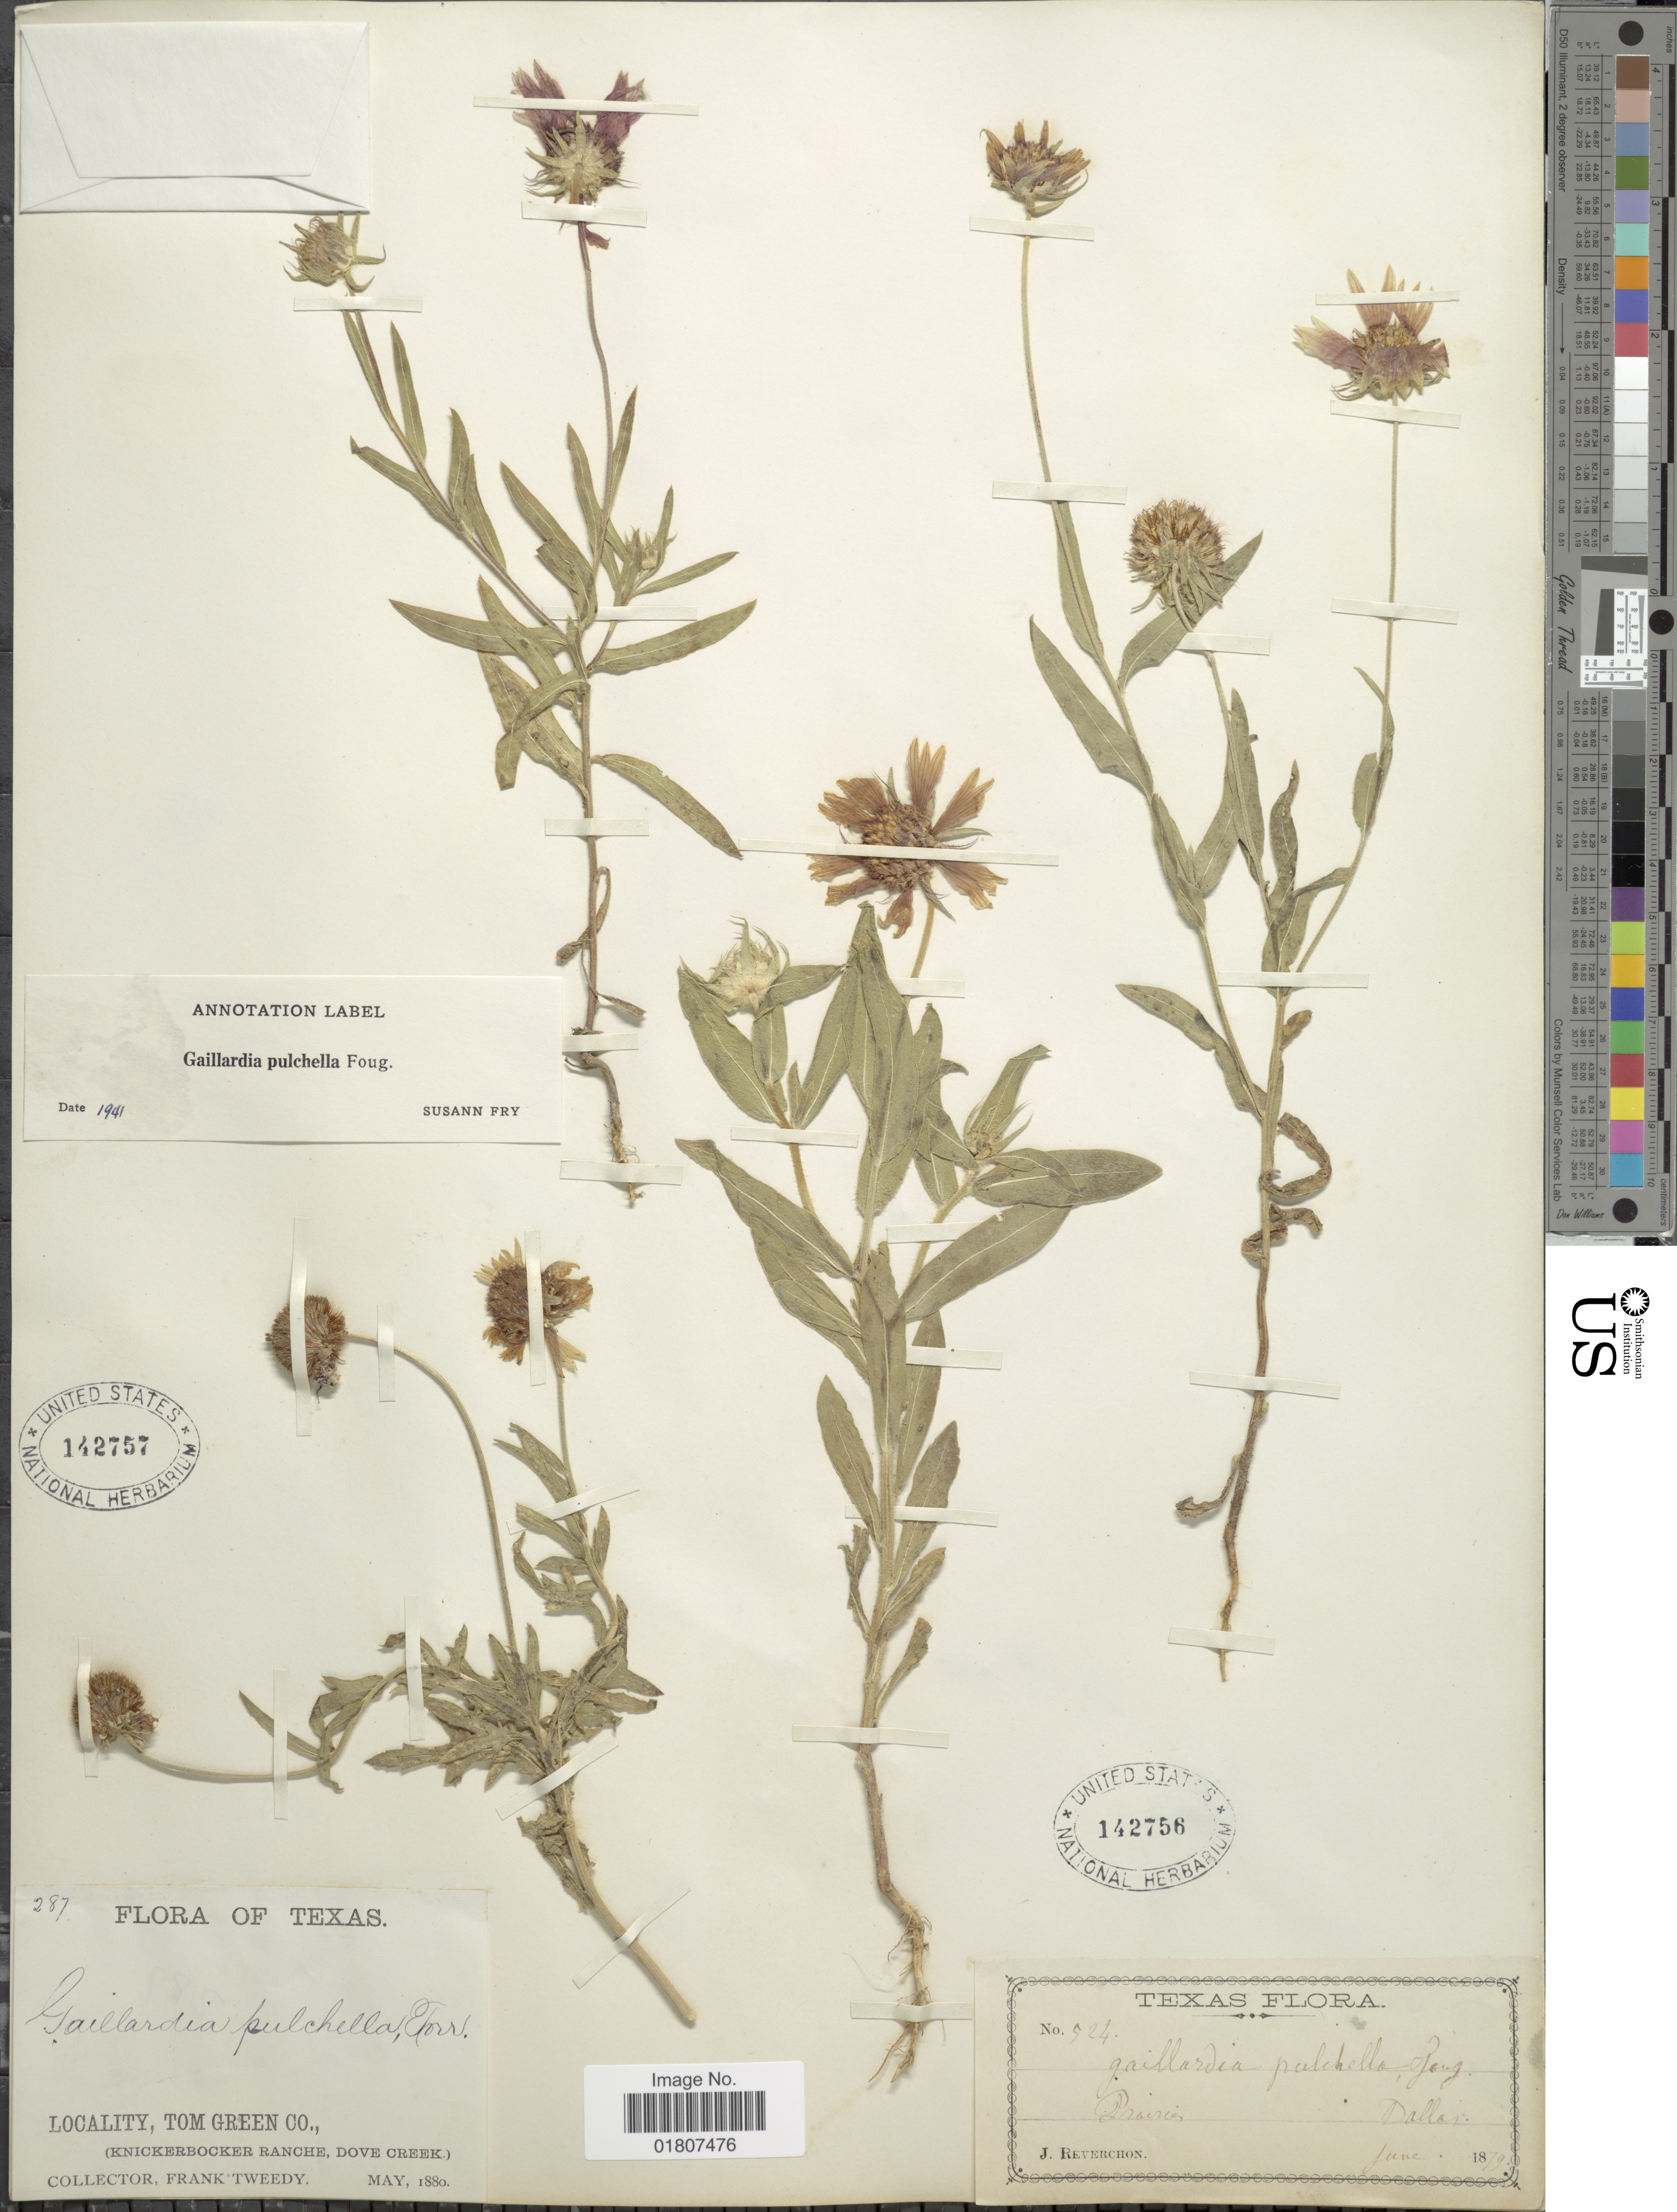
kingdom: Plantae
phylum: Tracheophyta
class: Magnoliopsida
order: Asterales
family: Asteraceae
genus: Gaillardia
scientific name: Gaillardia pulchella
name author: Foug.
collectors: J. Reverchon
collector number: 524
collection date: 1879-06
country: United States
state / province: Texas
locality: Dallas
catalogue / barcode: US 142756